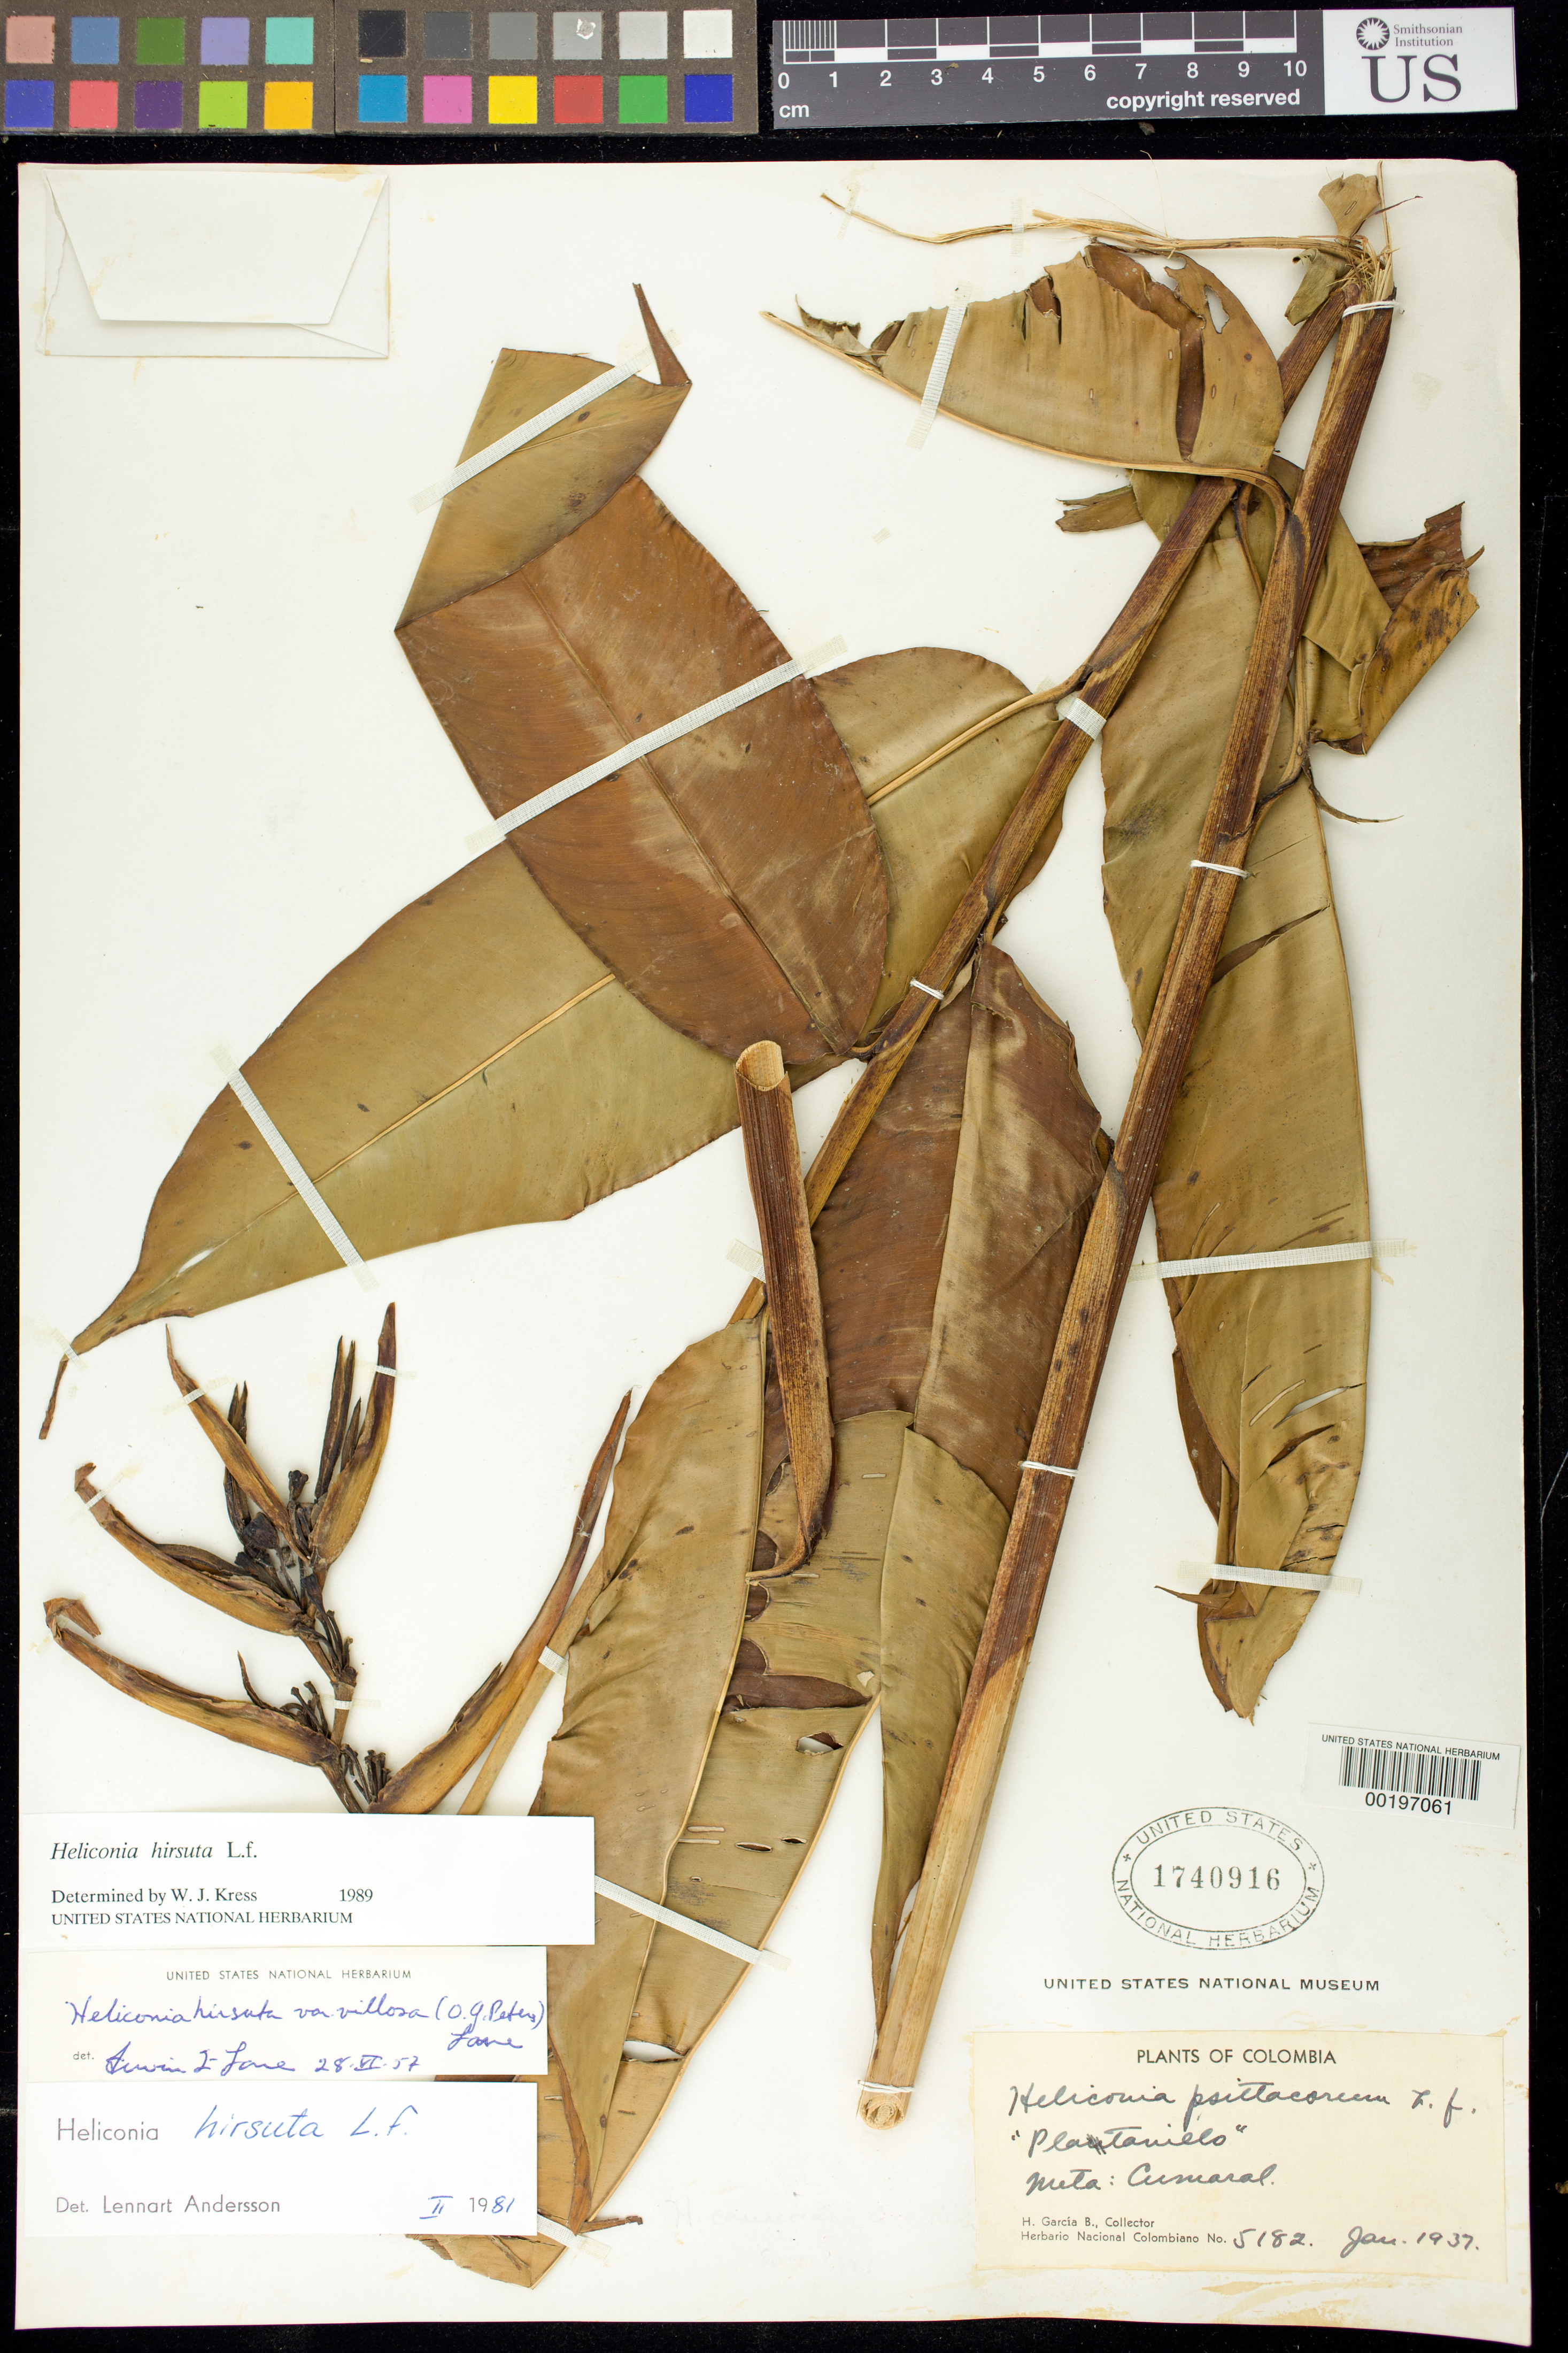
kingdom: Plantae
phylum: Tracheophyta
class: Liliopsida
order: Zingiberales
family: Heliconiaceae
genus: Heliconia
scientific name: Heliconia hirsuta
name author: L. f.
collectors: H. García Barriga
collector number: Hnc 5182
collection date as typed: Jan 1937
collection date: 1937-01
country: Colombia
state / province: Meta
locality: Cumaral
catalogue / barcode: US 1740916